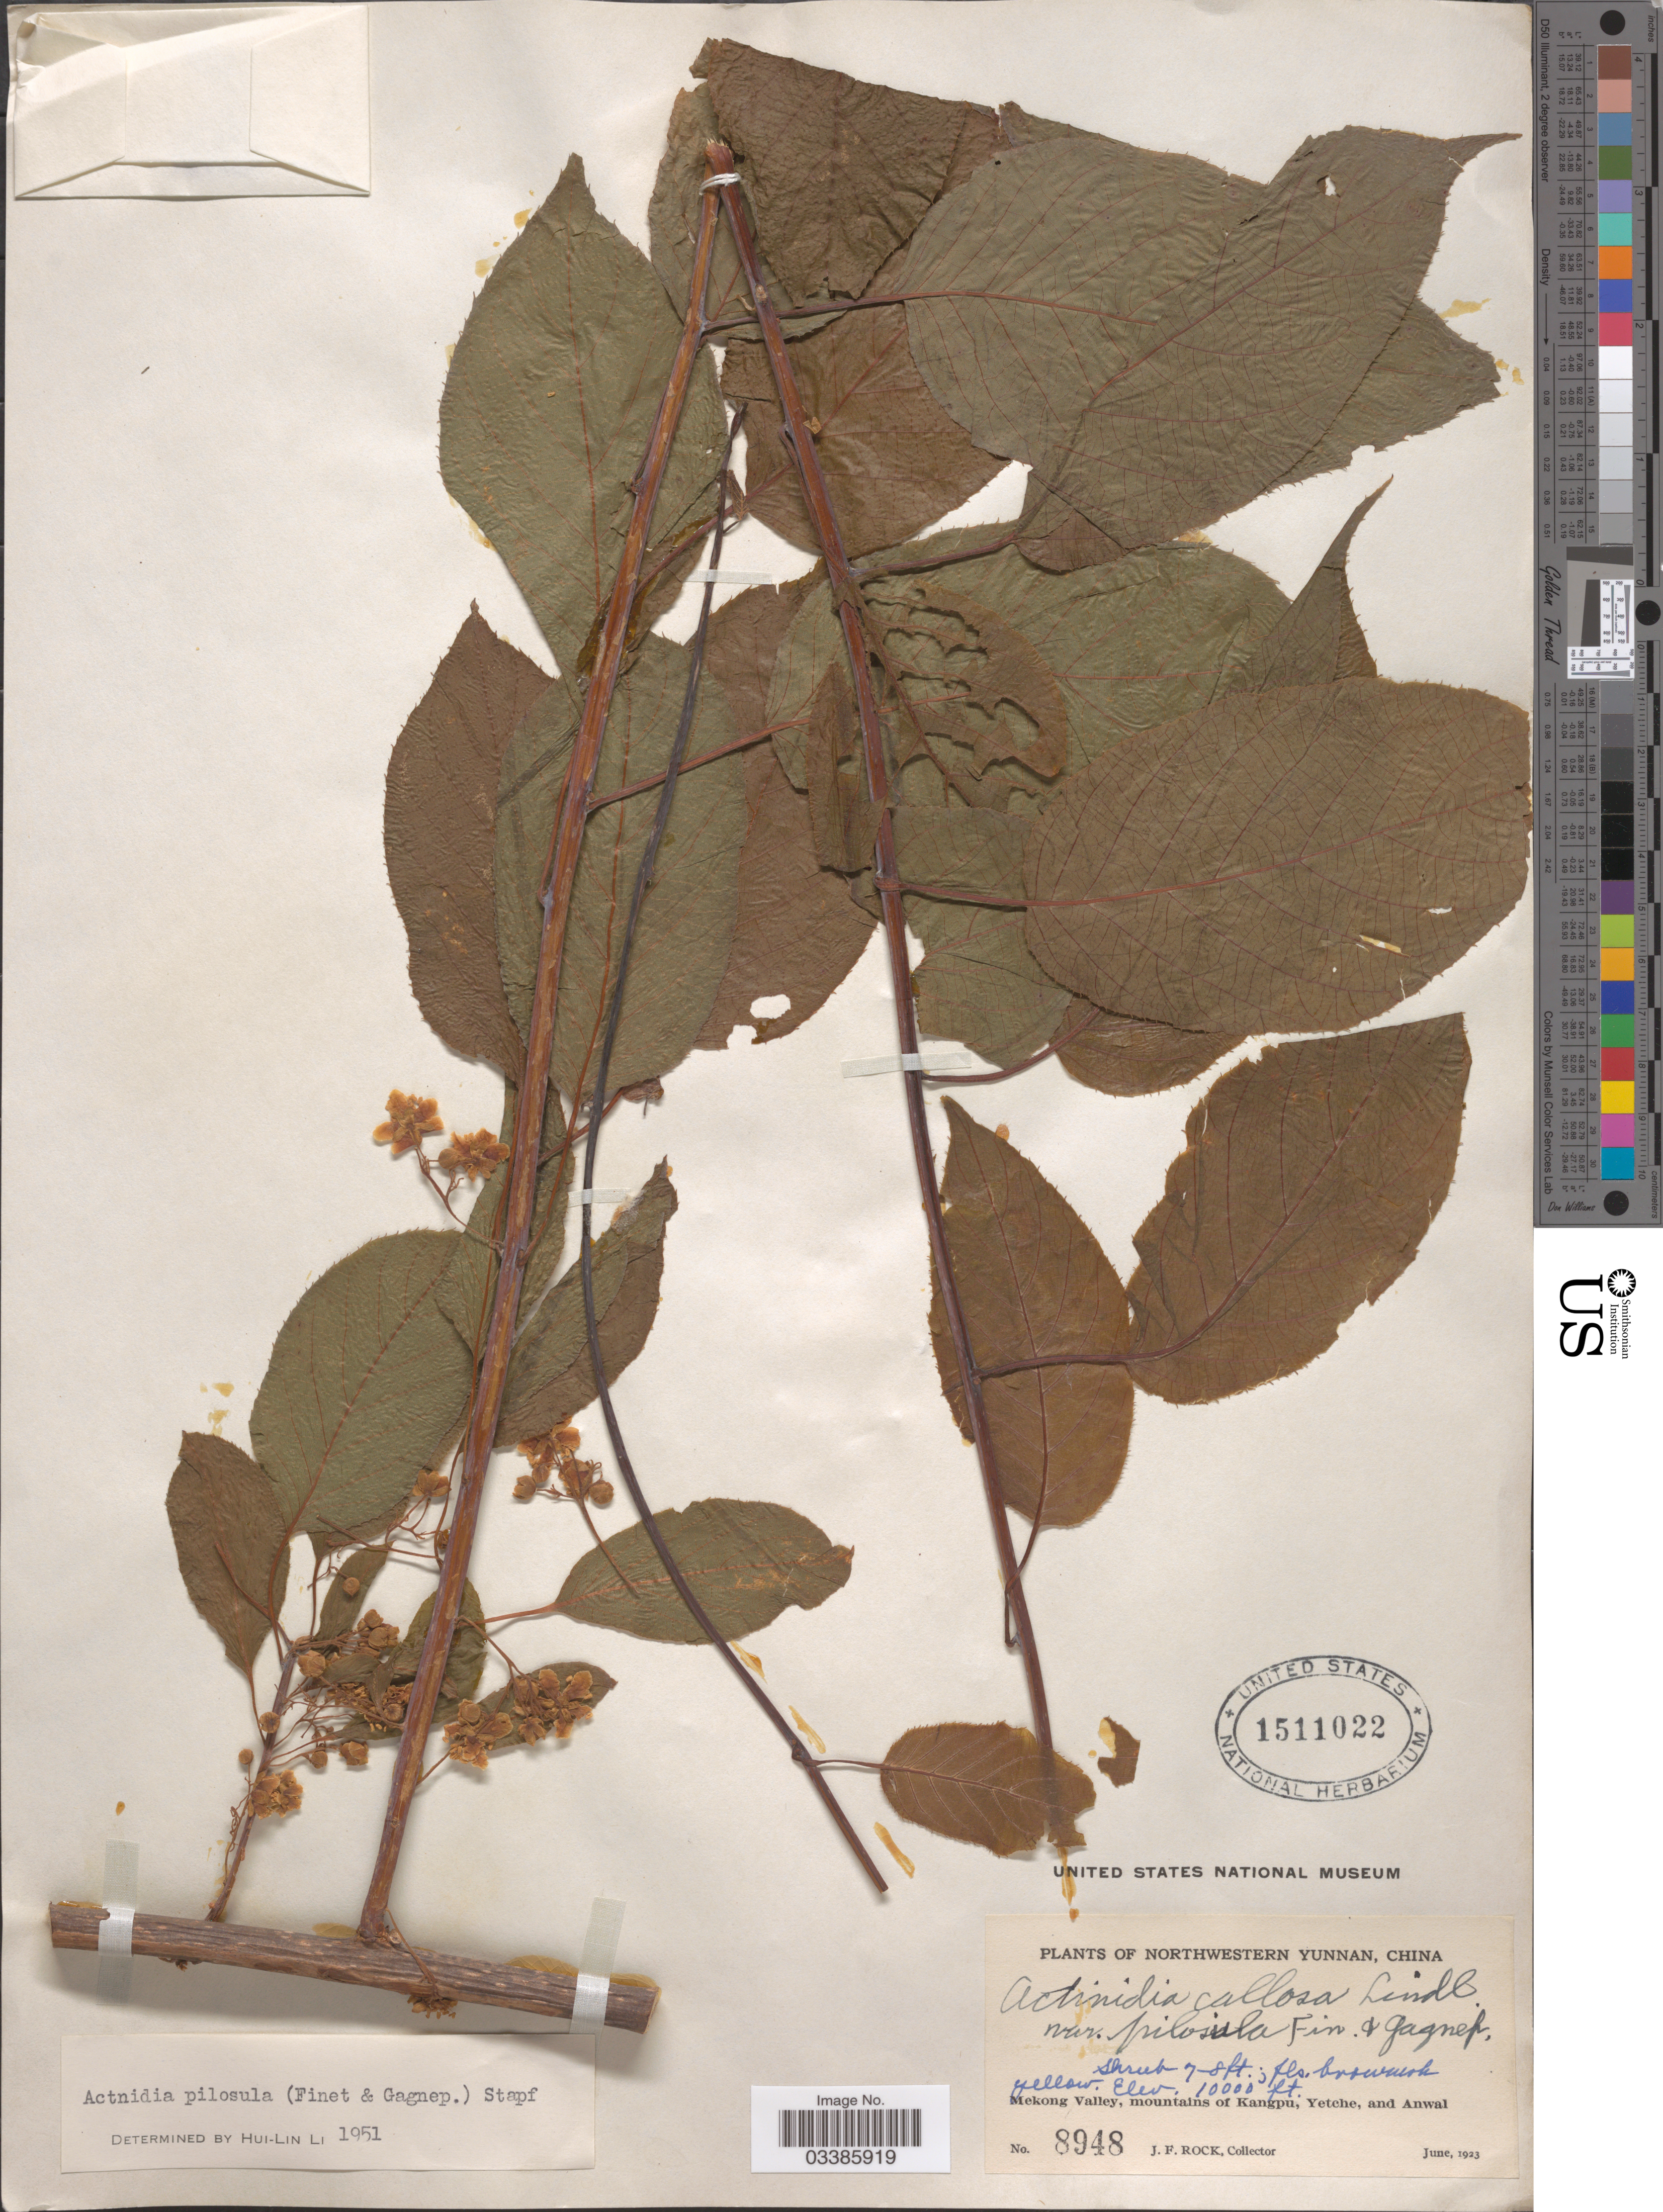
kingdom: Plantae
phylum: Tracheophyta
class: Magnoliopsida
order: Ericales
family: Actinidiaceae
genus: Actinidia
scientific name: Actinidia pilosula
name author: (Finet & Gagnep.) Stapf ex Hand.-Mazz.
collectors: J. Rock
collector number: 8948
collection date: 1923-06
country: China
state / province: Yunnan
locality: Northwestern Yunnan. Mekong Valley, mountain of Kangpu, Yetche, and Anwal.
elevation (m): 3048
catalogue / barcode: US 1511022